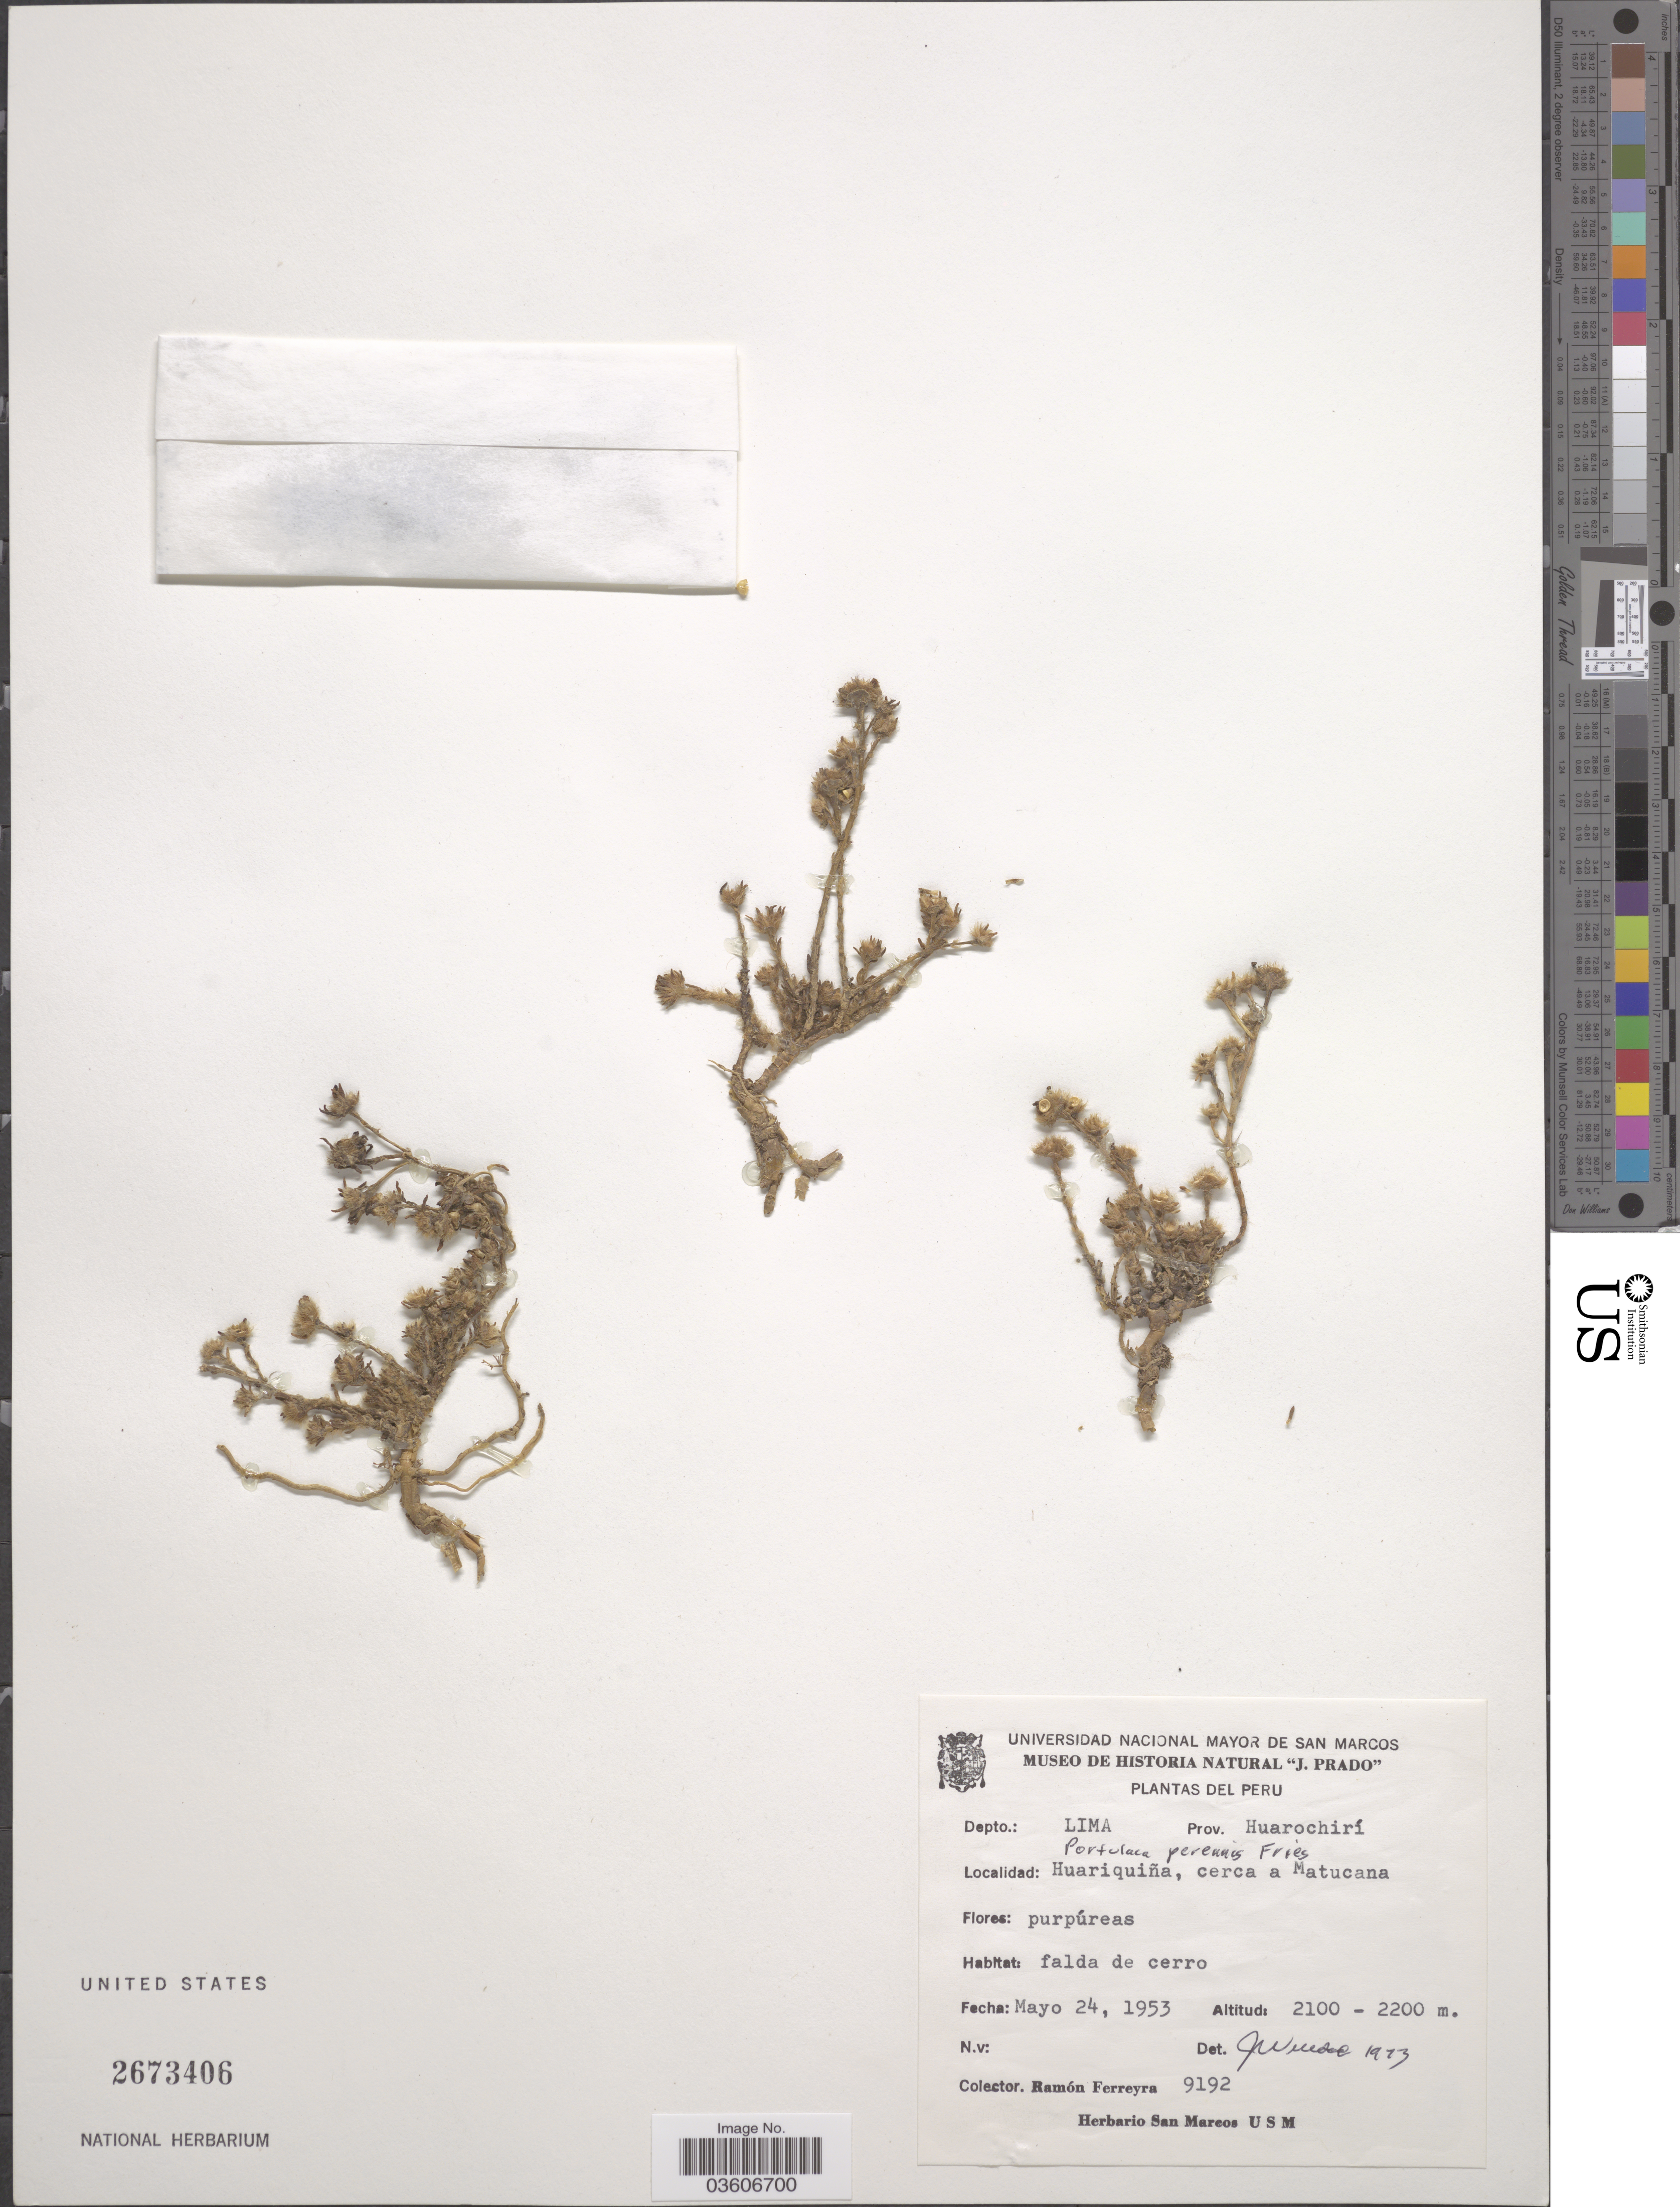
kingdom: Plantae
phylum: Tracheophyta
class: Magnoliopsida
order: Caryophyllales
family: Portulacaceae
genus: Portulaca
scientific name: Portulaca perennis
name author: R.E. Fr.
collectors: R. A. Ferreyra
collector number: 9192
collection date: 1953-05-24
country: Peru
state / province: Lima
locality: Depto.: Lima. Prov. Huarochirí. Huariquiña, cerca a Matucana.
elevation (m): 2100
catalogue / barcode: US 2673406